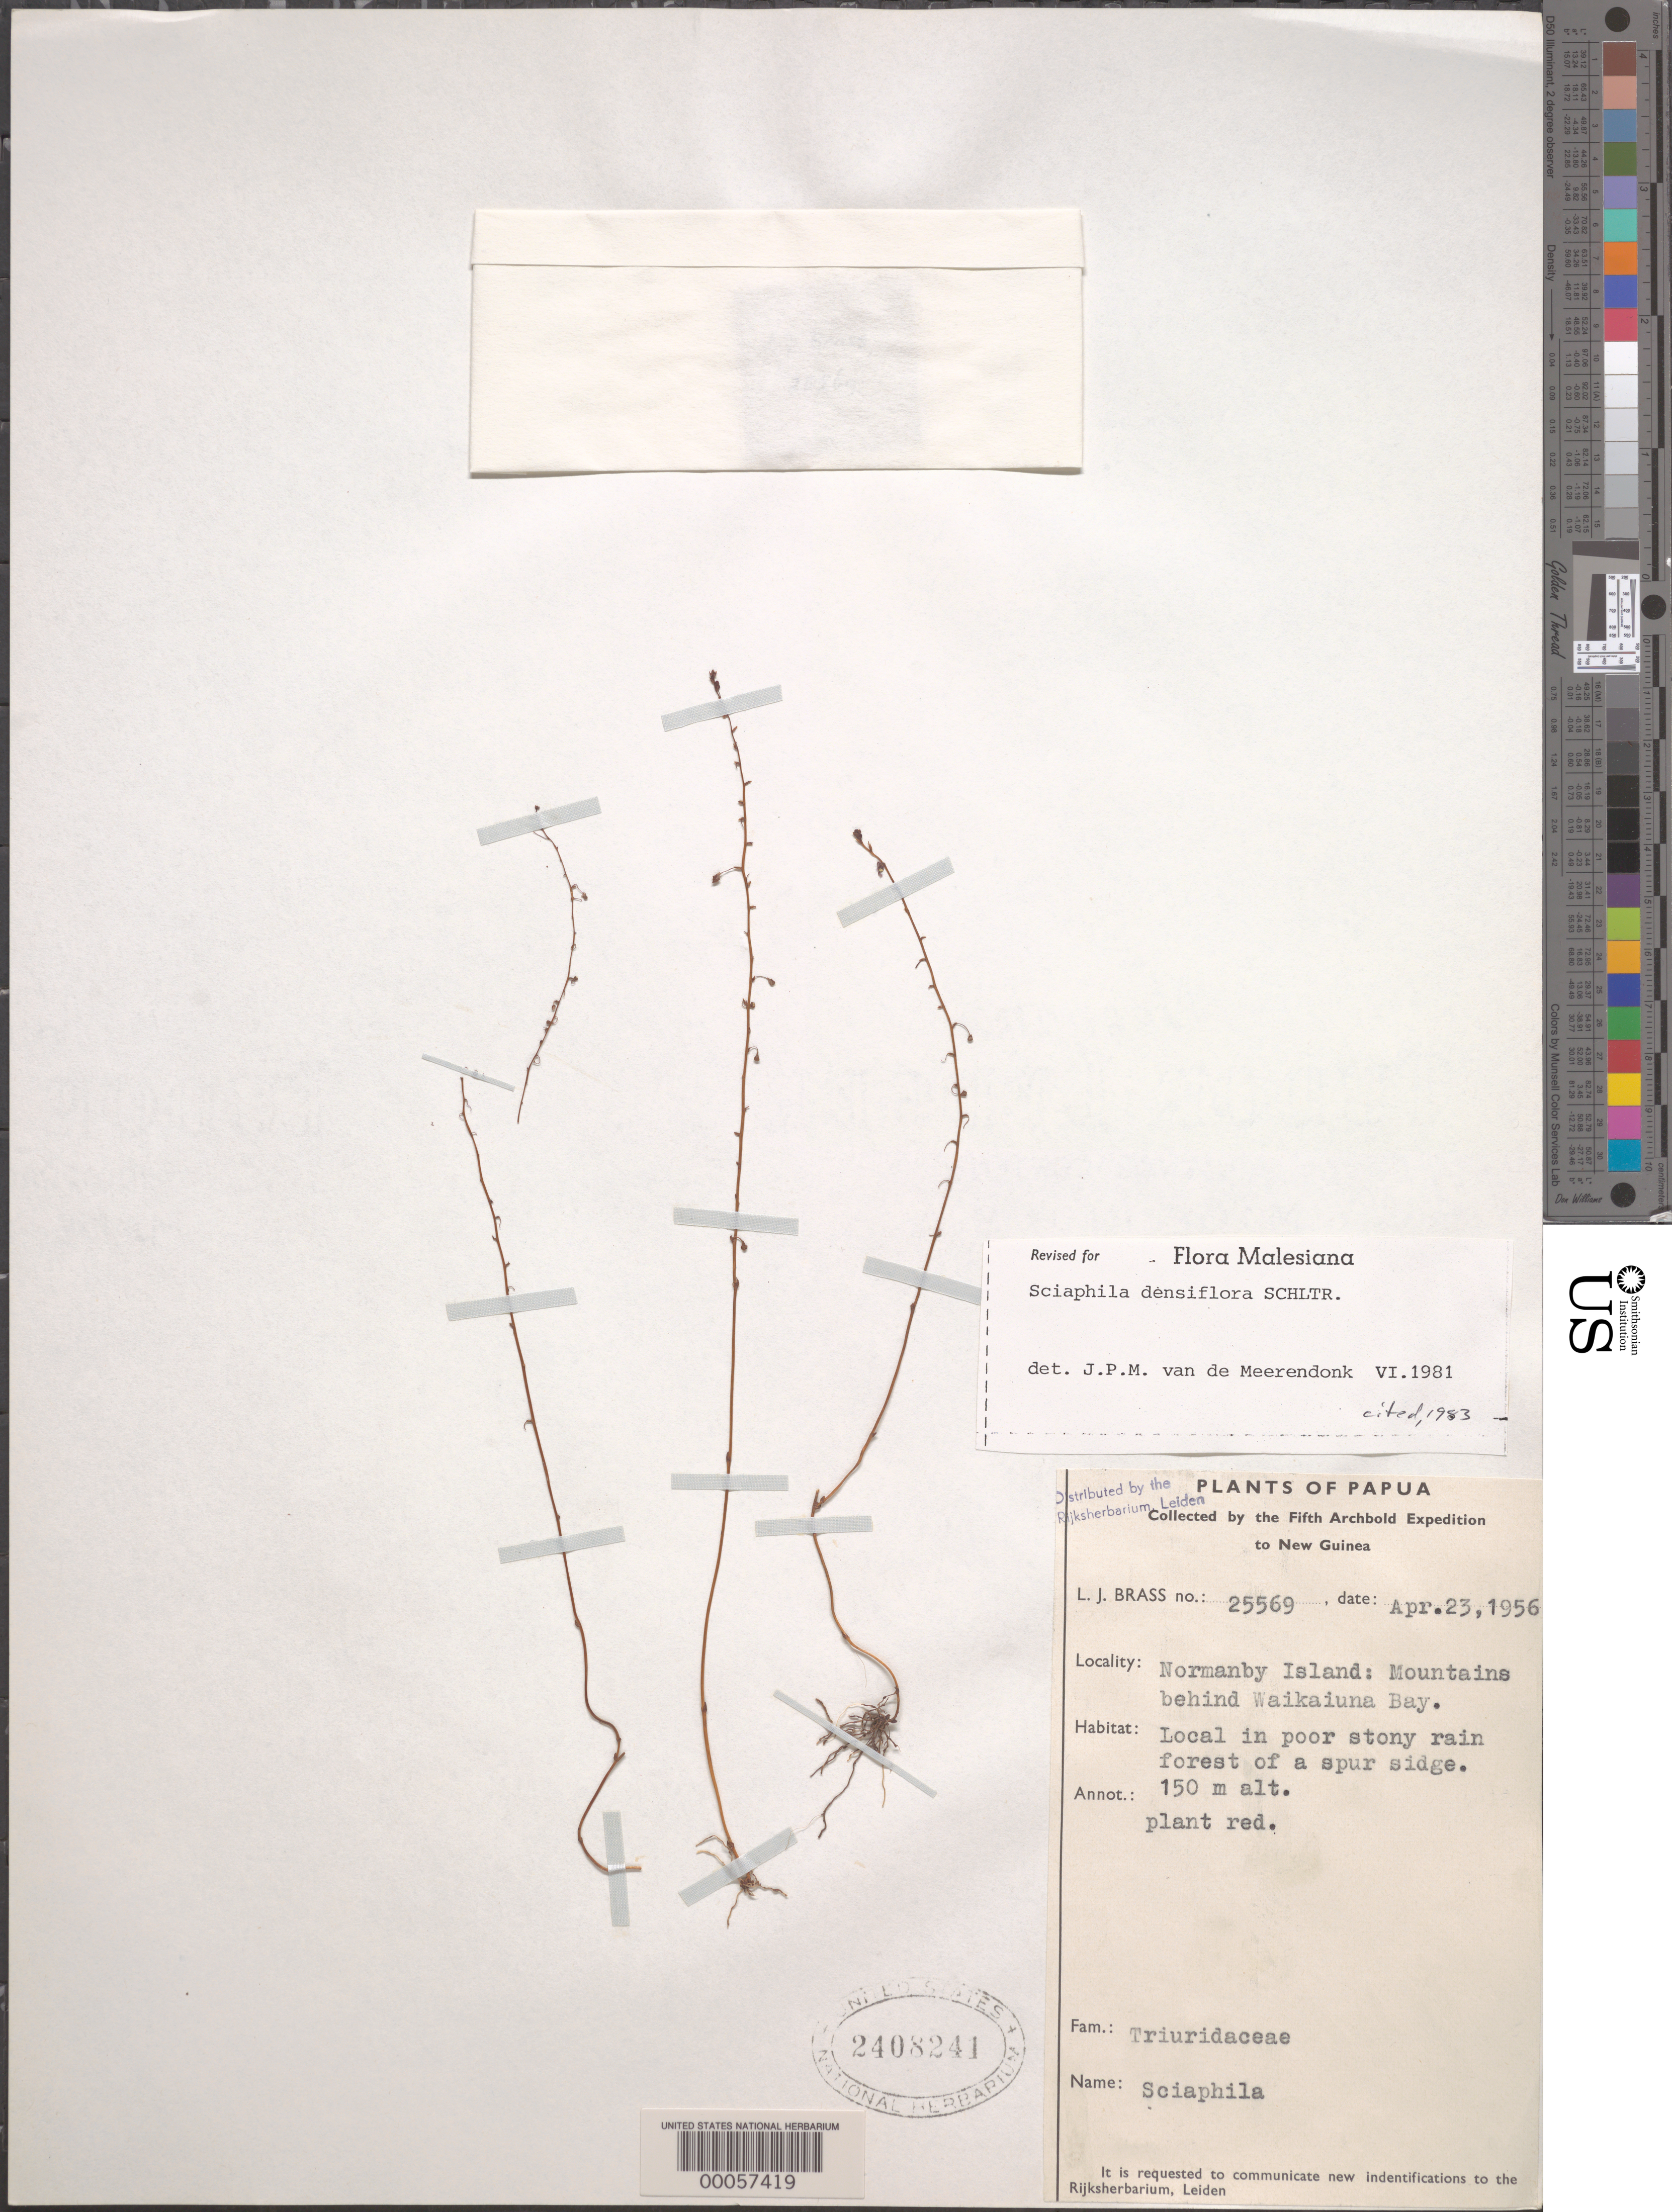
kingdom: Plantae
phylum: Tracheophyta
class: Liliopsida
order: Pandanales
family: Triuridaceae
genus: Sciaphila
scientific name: Sciaphila densiflora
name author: Schltr.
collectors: L. J. Brass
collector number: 25569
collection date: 1956-04-23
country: Papua New Guinea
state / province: Milne Bay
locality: Papua. New Guinea. Normanby Island: Mountains behind Waikaiuna Bay.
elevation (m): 150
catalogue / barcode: US 2408241